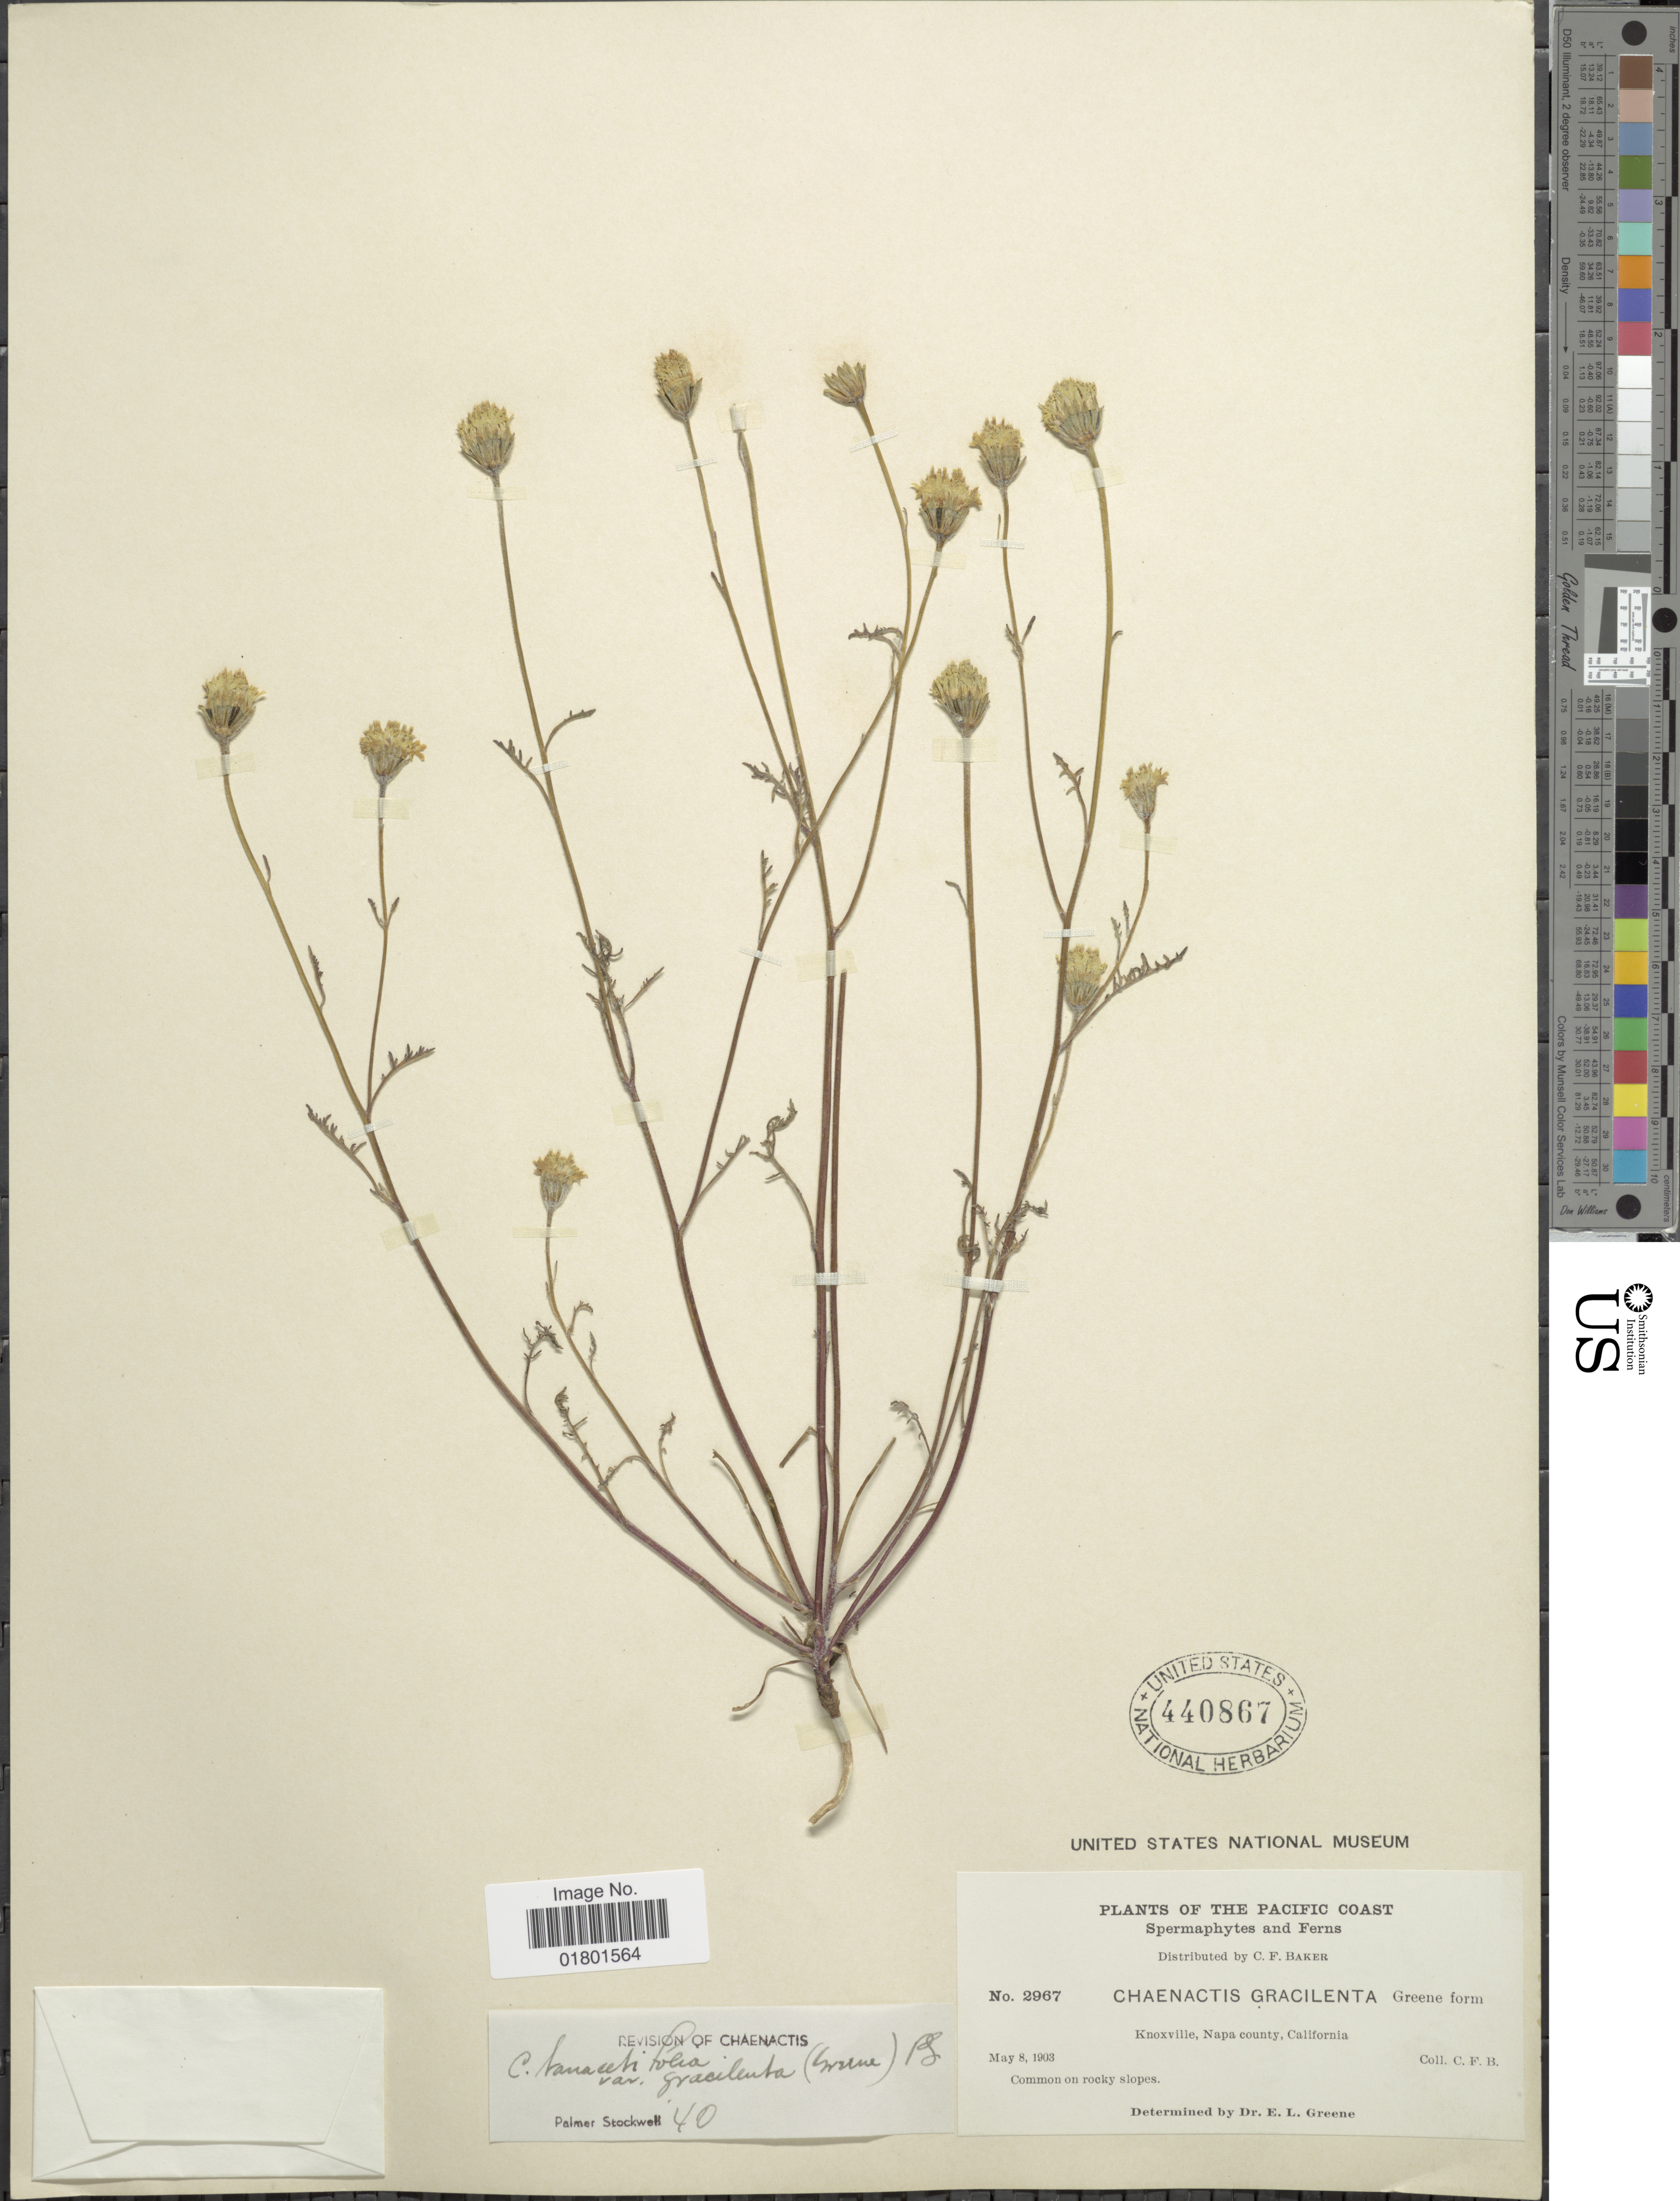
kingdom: Plantae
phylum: Tracheophyta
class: Magnoliopsida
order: Asterales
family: Asteraceae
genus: Chaenactis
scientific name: Chaenactis tanacetifolia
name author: A. Gray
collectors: C. F. Baker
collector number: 2967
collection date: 1903-05-08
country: United States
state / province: California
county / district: Napa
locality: The Pacific coast, knoxville, Napa County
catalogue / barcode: US 440867